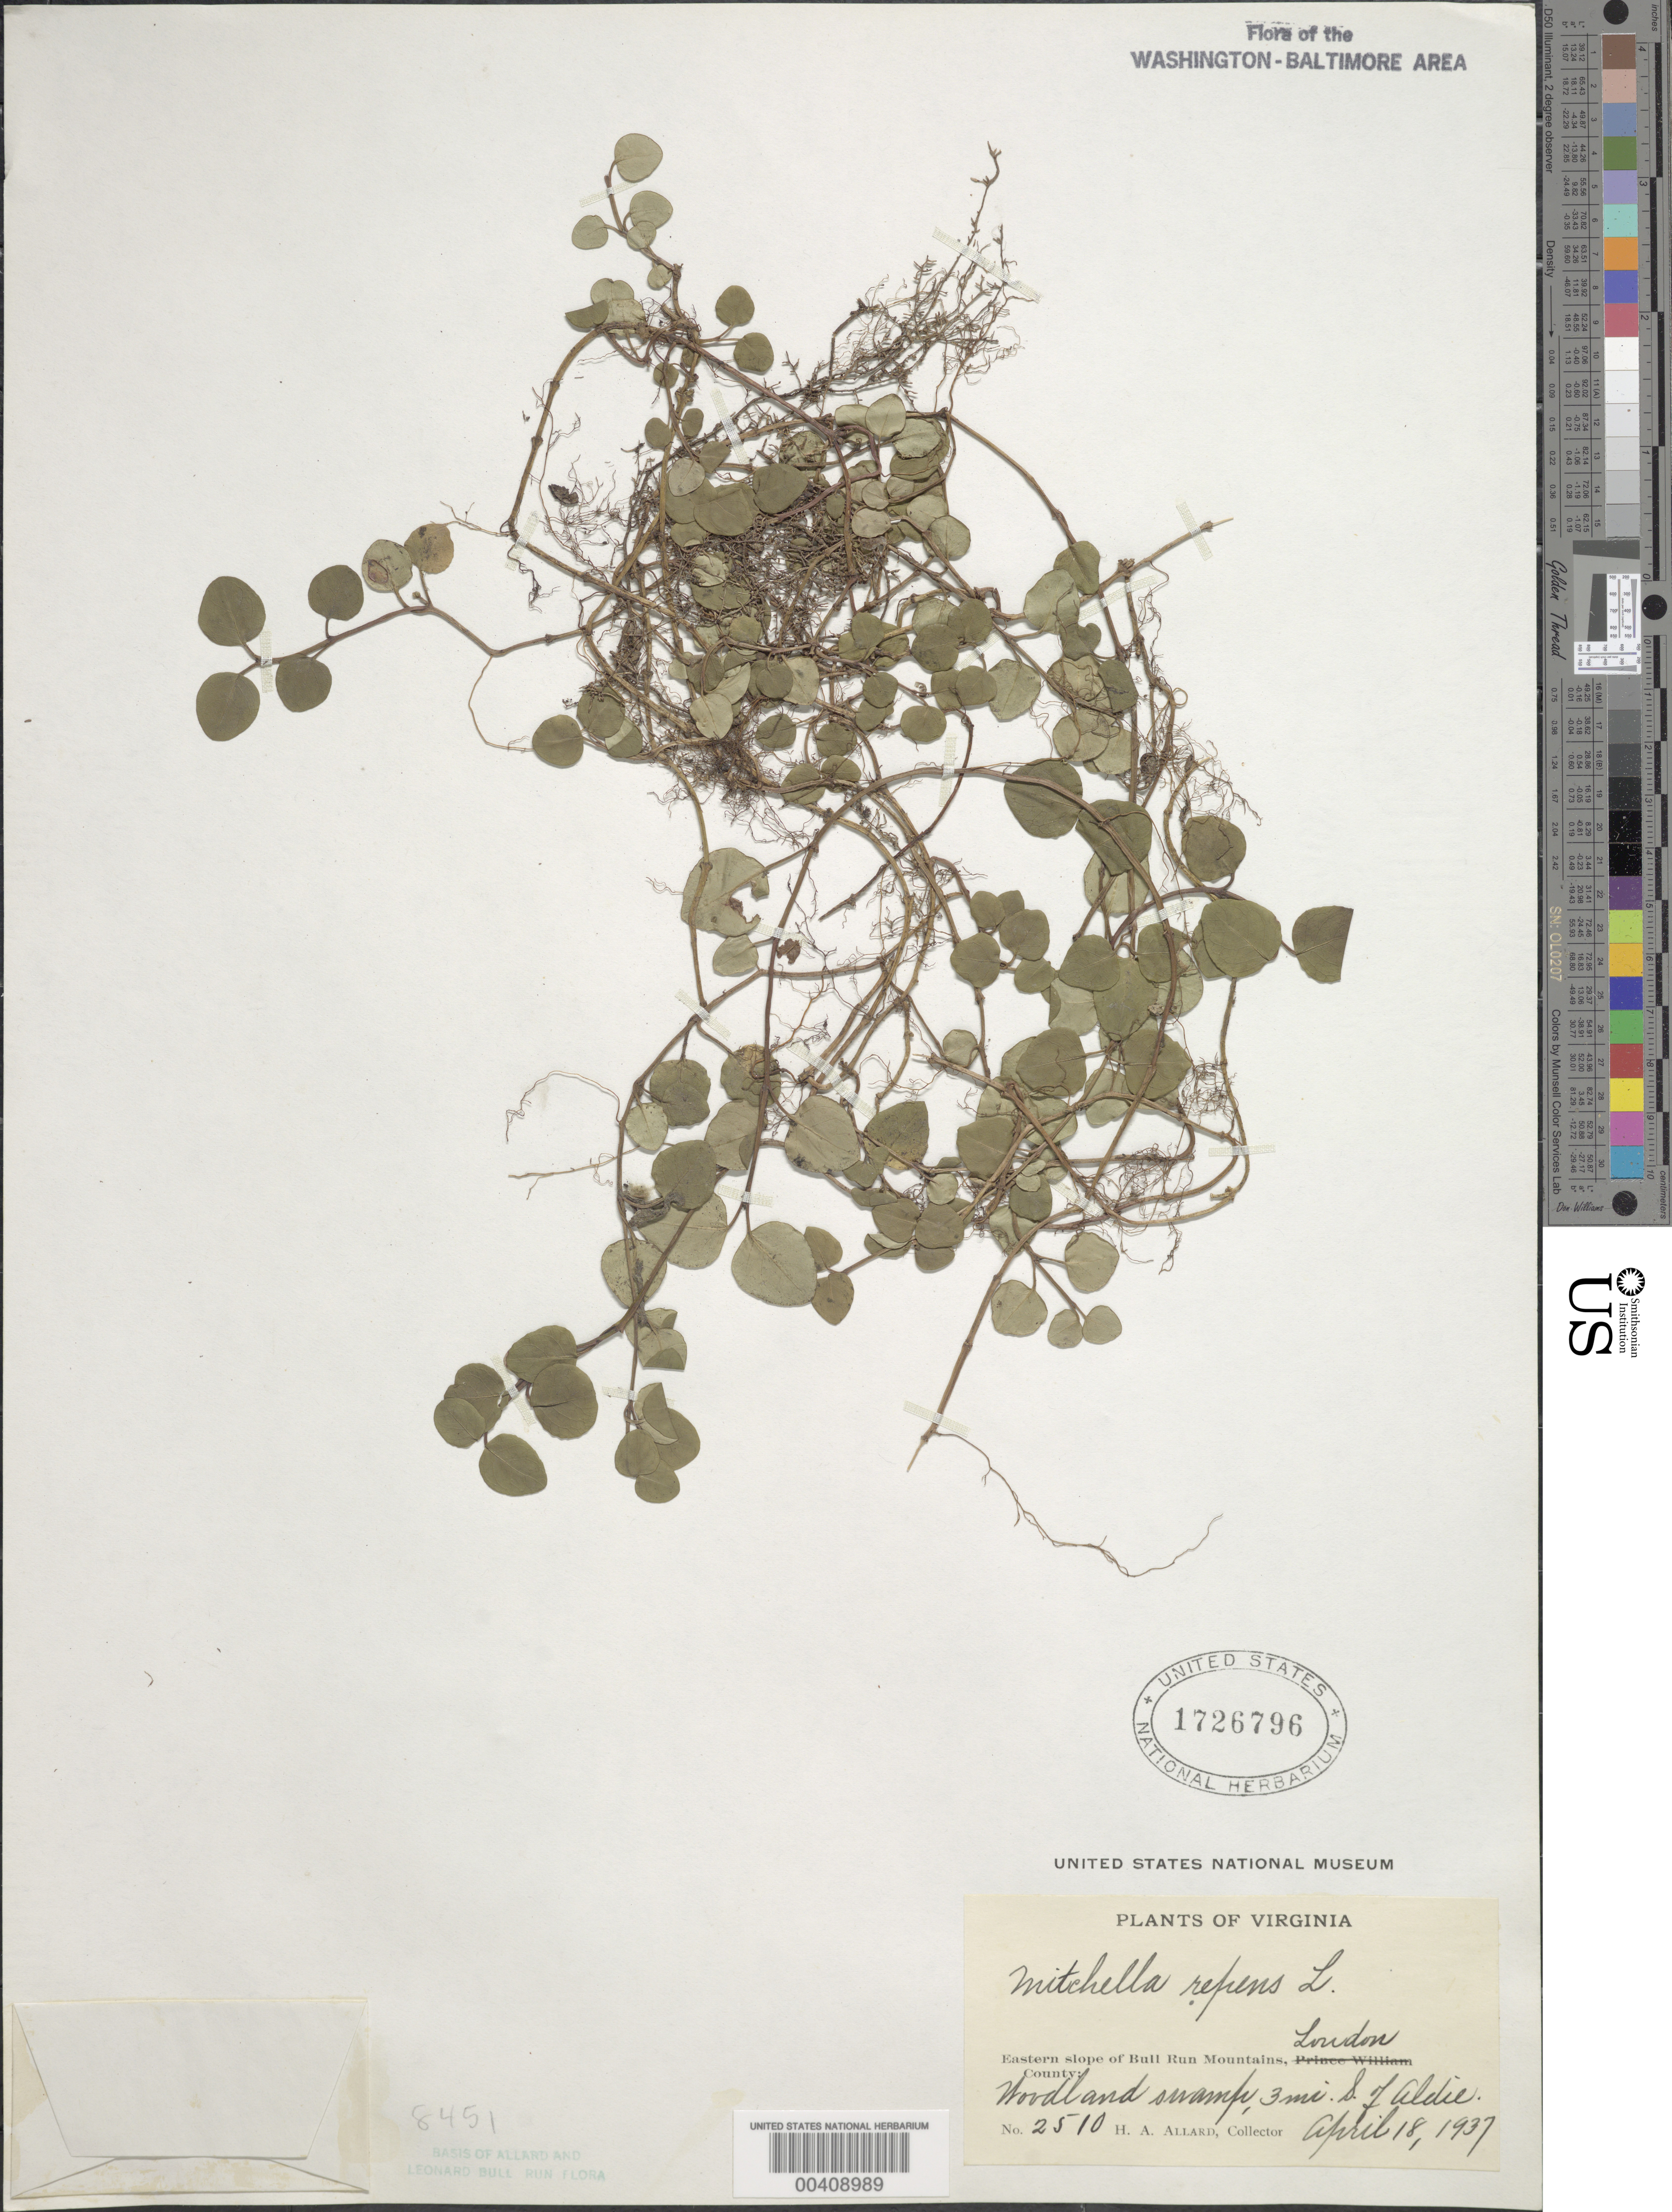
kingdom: Plantae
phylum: Tracheophyta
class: Magnoliopsida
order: Gentianales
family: Rubiaceae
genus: Mitchella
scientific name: Mitchella repens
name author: L.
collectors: H. A. Allard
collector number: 2510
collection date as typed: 18 Apr 1937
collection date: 1937-04-18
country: United States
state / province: Virginia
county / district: Loudoun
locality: Eastern slope of Bull Run Mountains, South of Aldie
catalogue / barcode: US 1726796